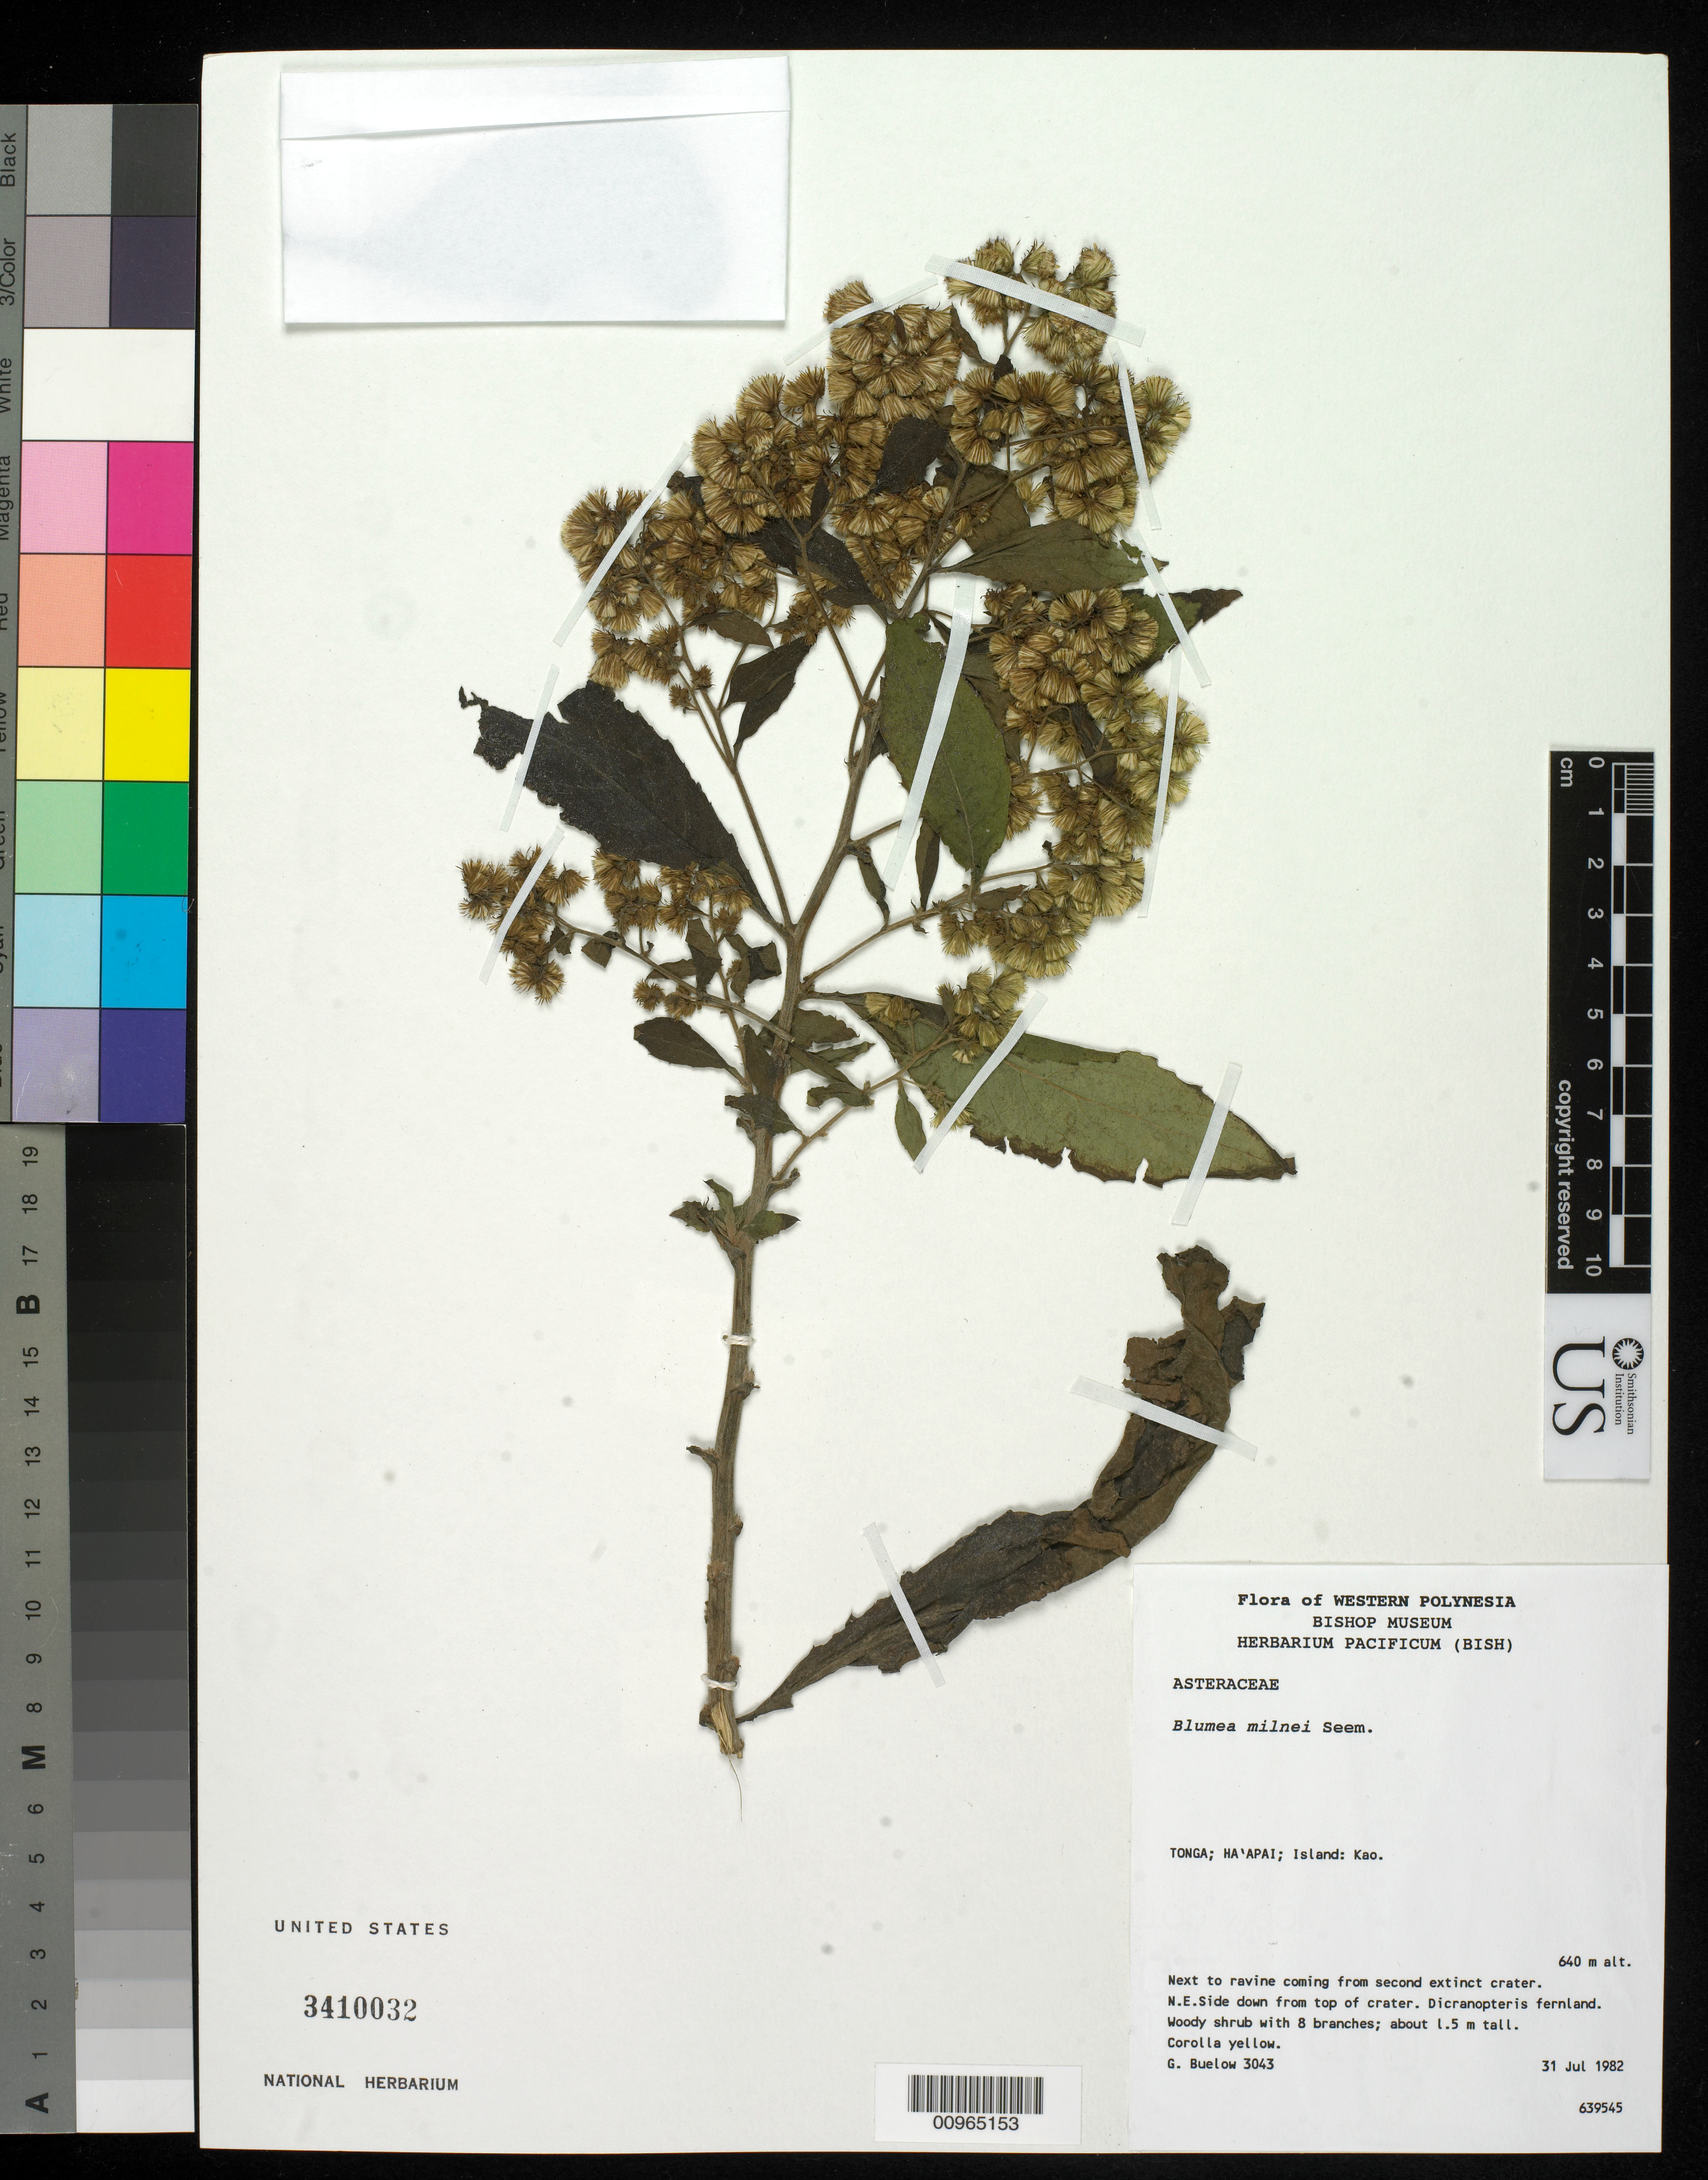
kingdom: Plantae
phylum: Tracheophyta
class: Magnoliopsida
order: Asterales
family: Asteraceae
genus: Blumea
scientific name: Blumea milnei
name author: Seem.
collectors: G. Buelow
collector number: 3043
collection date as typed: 31 Jul 1982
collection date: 1982-07-31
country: Tonga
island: Kao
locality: Next to ravine coming from second extinct crater. NE side down from top of crater.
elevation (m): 640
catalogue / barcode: US 3410032